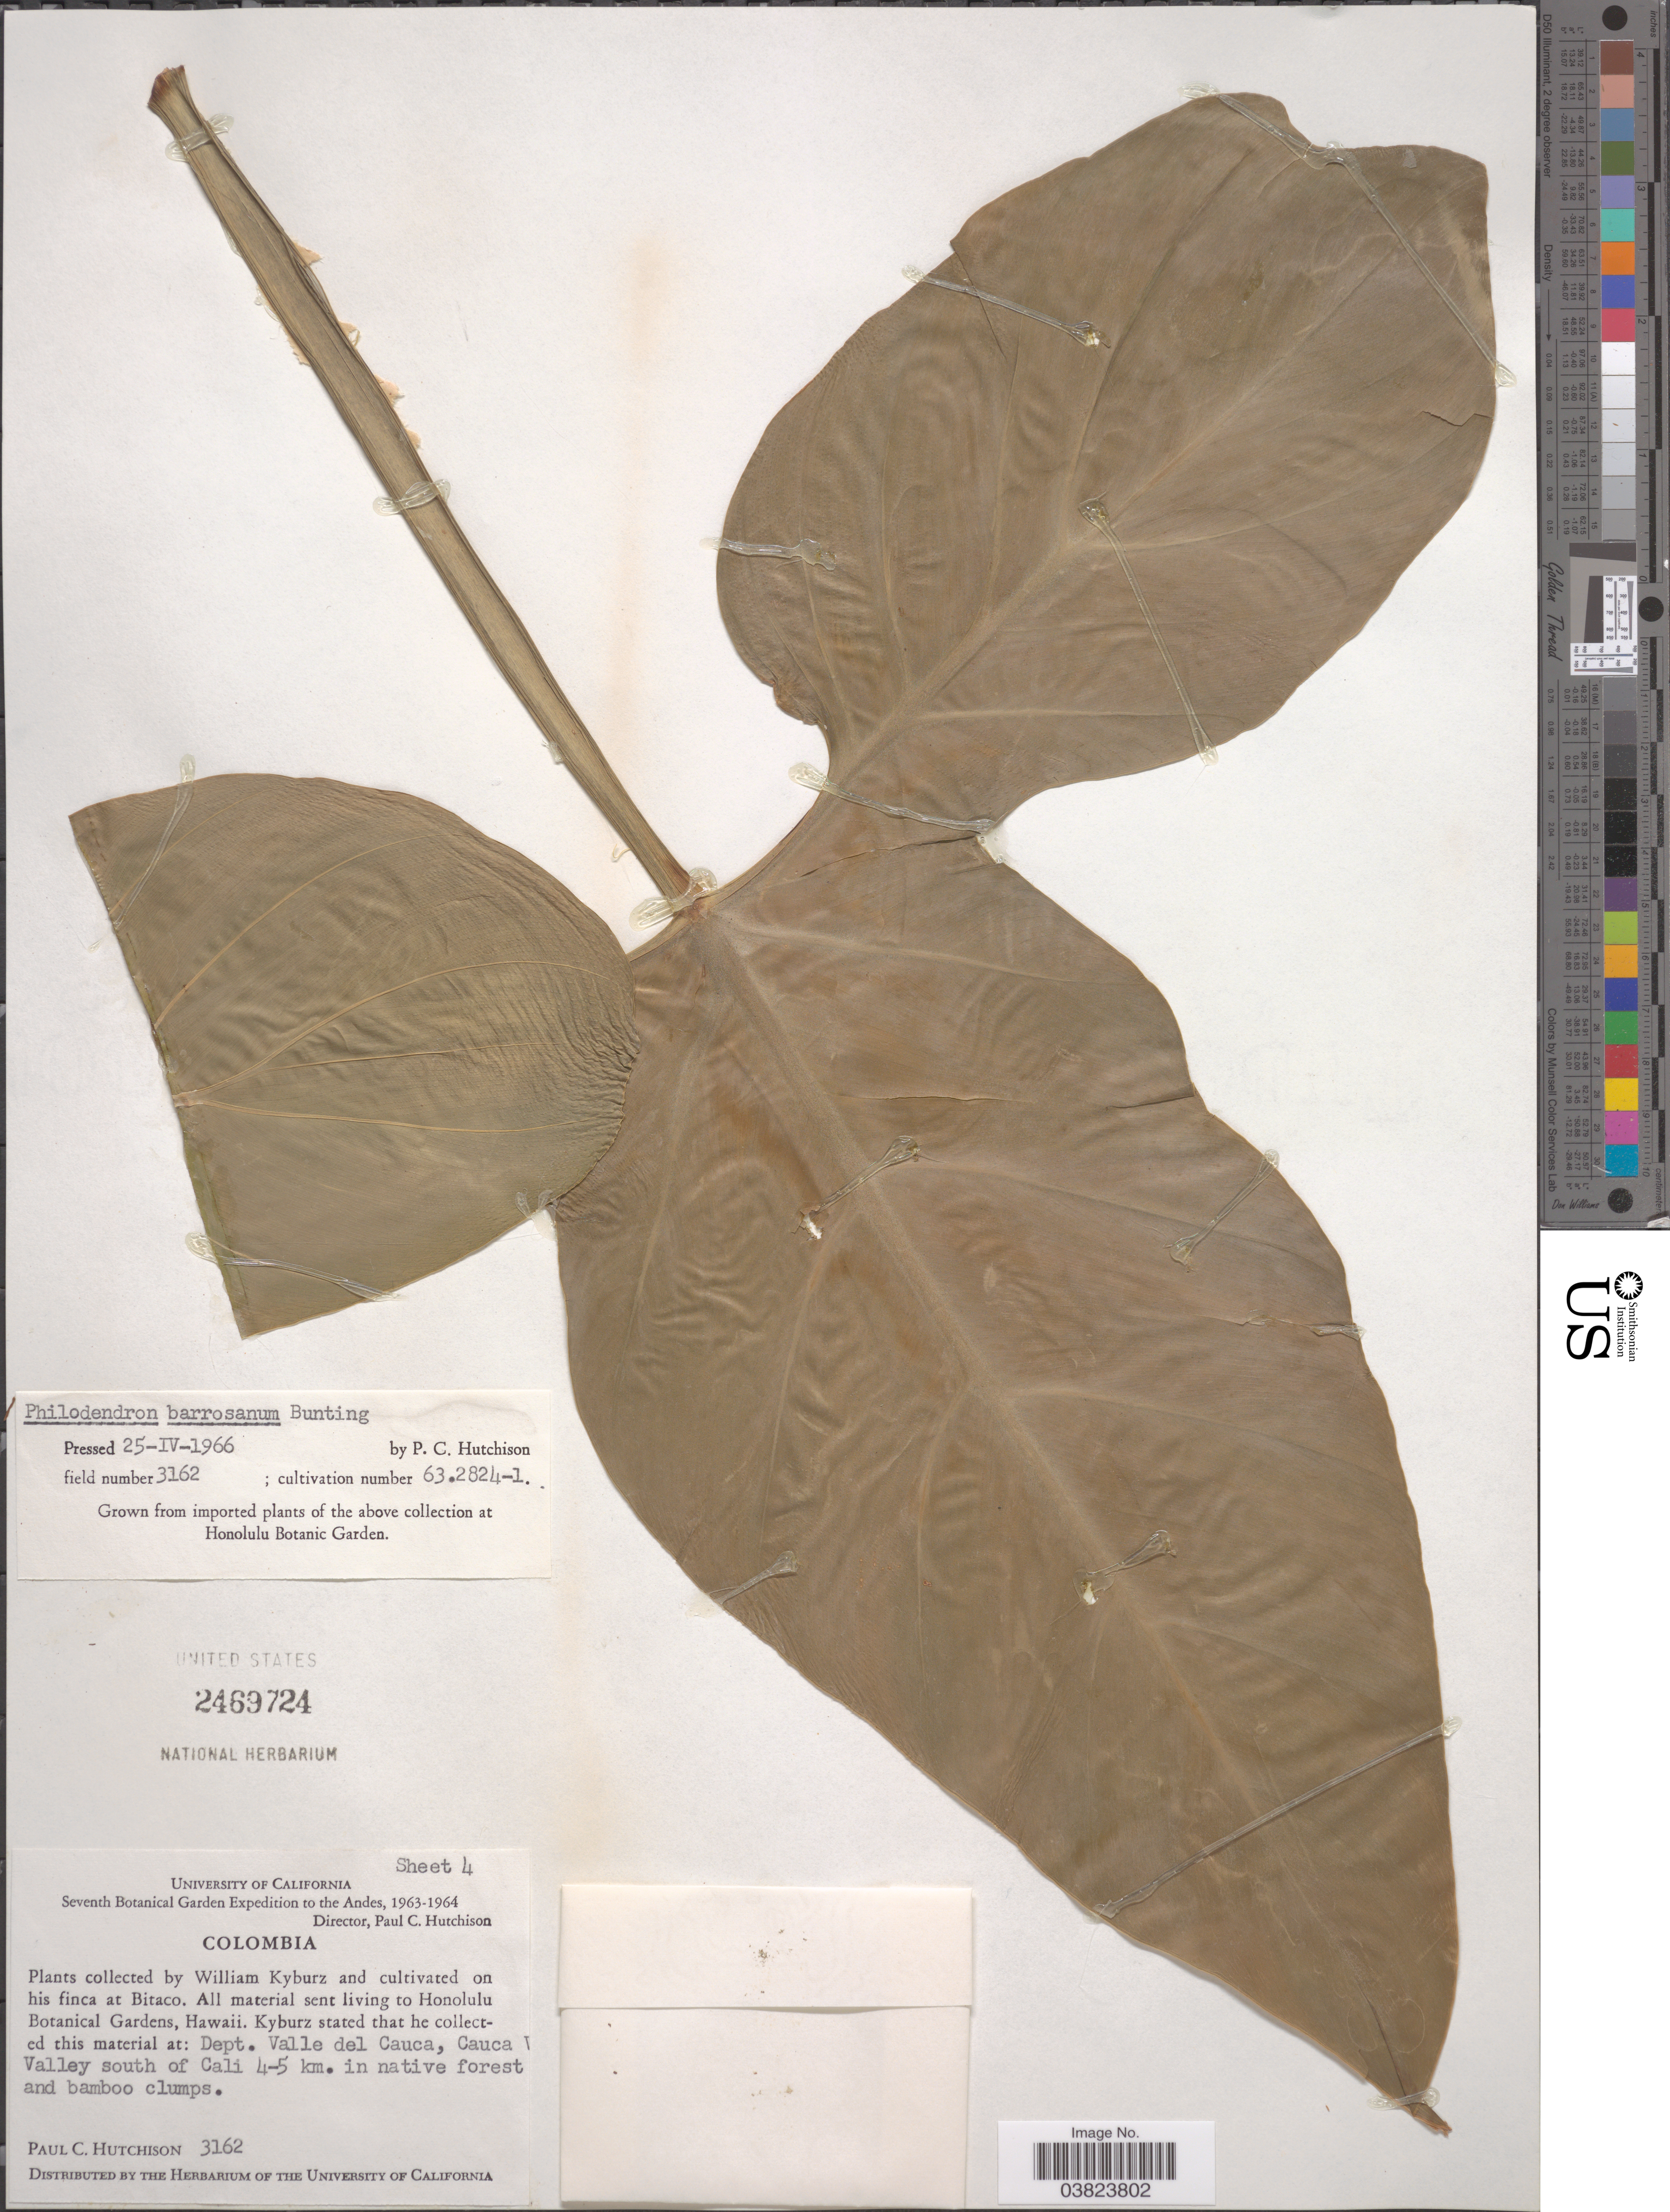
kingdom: Plantae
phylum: Tracheophyta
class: Liliopsida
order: Alismatales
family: Araceae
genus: Philodendron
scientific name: Philodendron barrosoanum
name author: G.S. Bunting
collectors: P. C. Hutchison & W. Kyburz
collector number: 3162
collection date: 1963/1964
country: Colombia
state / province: Valle del Cauca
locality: The Andes. Finca at Bitaco.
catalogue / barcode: US 2469724